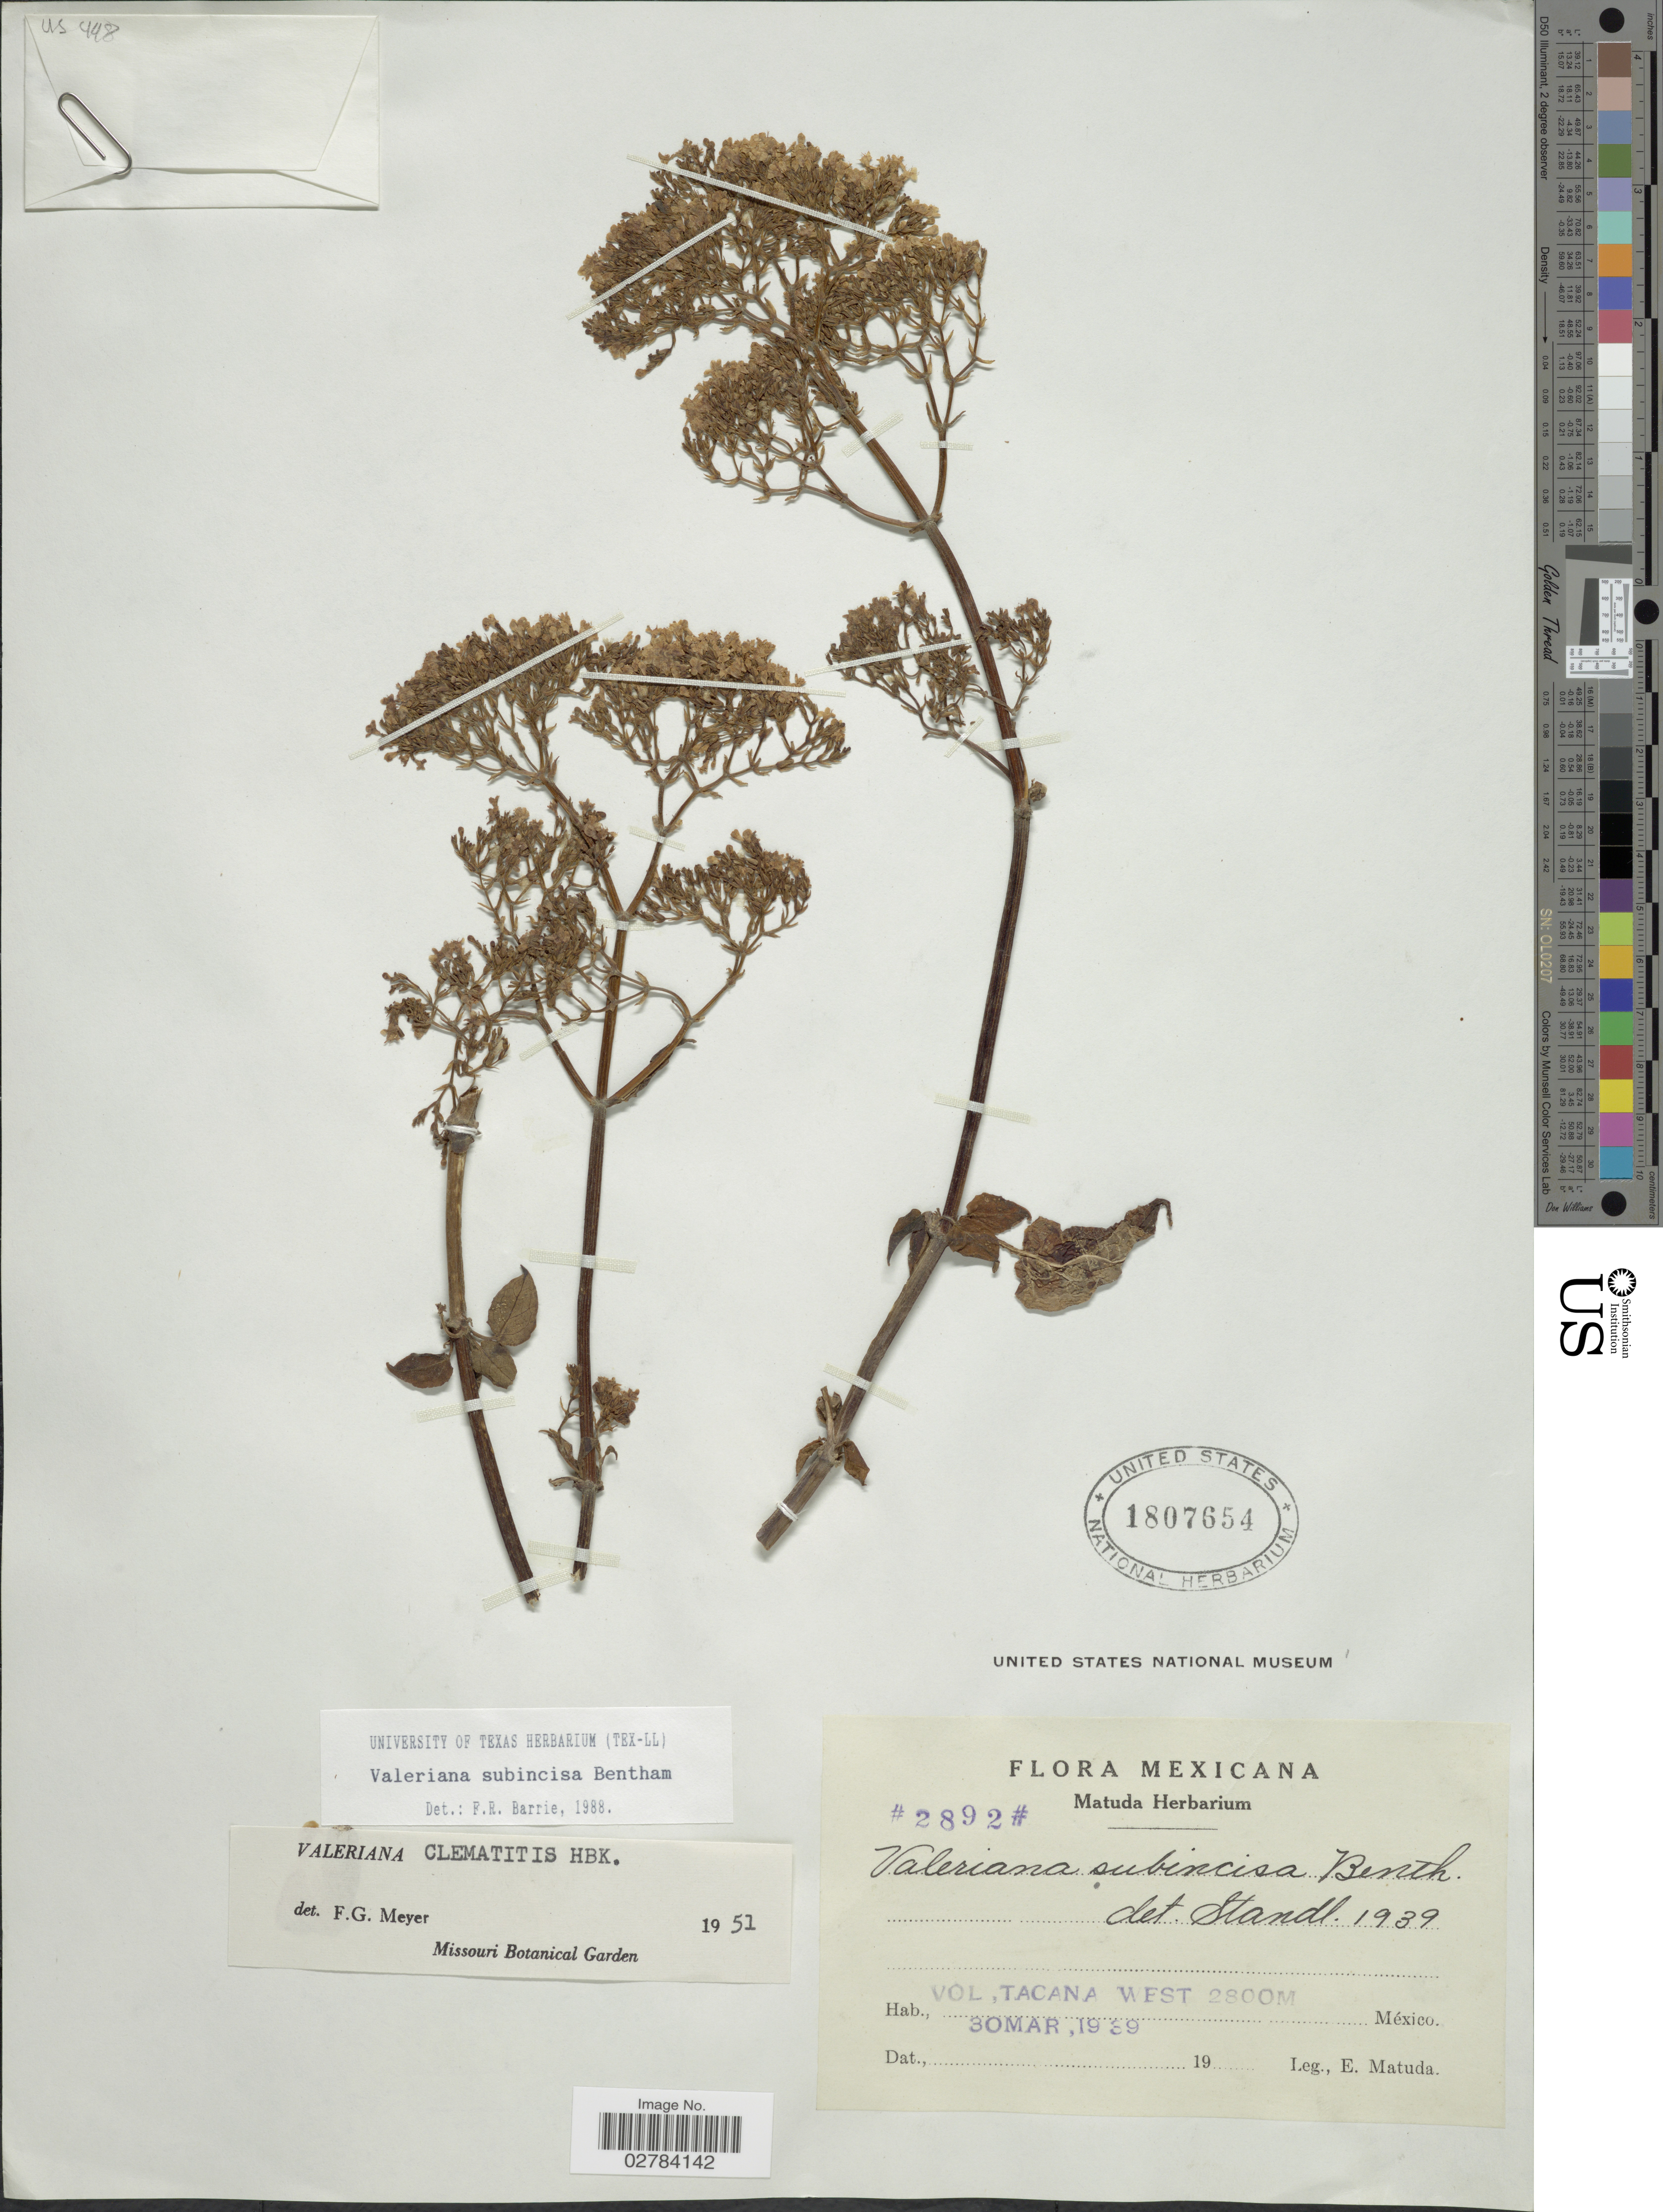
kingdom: Plantae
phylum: Tracheophyta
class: Magnoliopsida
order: Dipsacales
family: Caprifoliaceae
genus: Valeriana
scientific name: Valeriana subincisa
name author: Benth.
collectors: E. Matuda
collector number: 2892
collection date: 1939-03-30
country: Mexico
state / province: México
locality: Vol, Tacana West.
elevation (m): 2800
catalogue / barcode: US 1807654